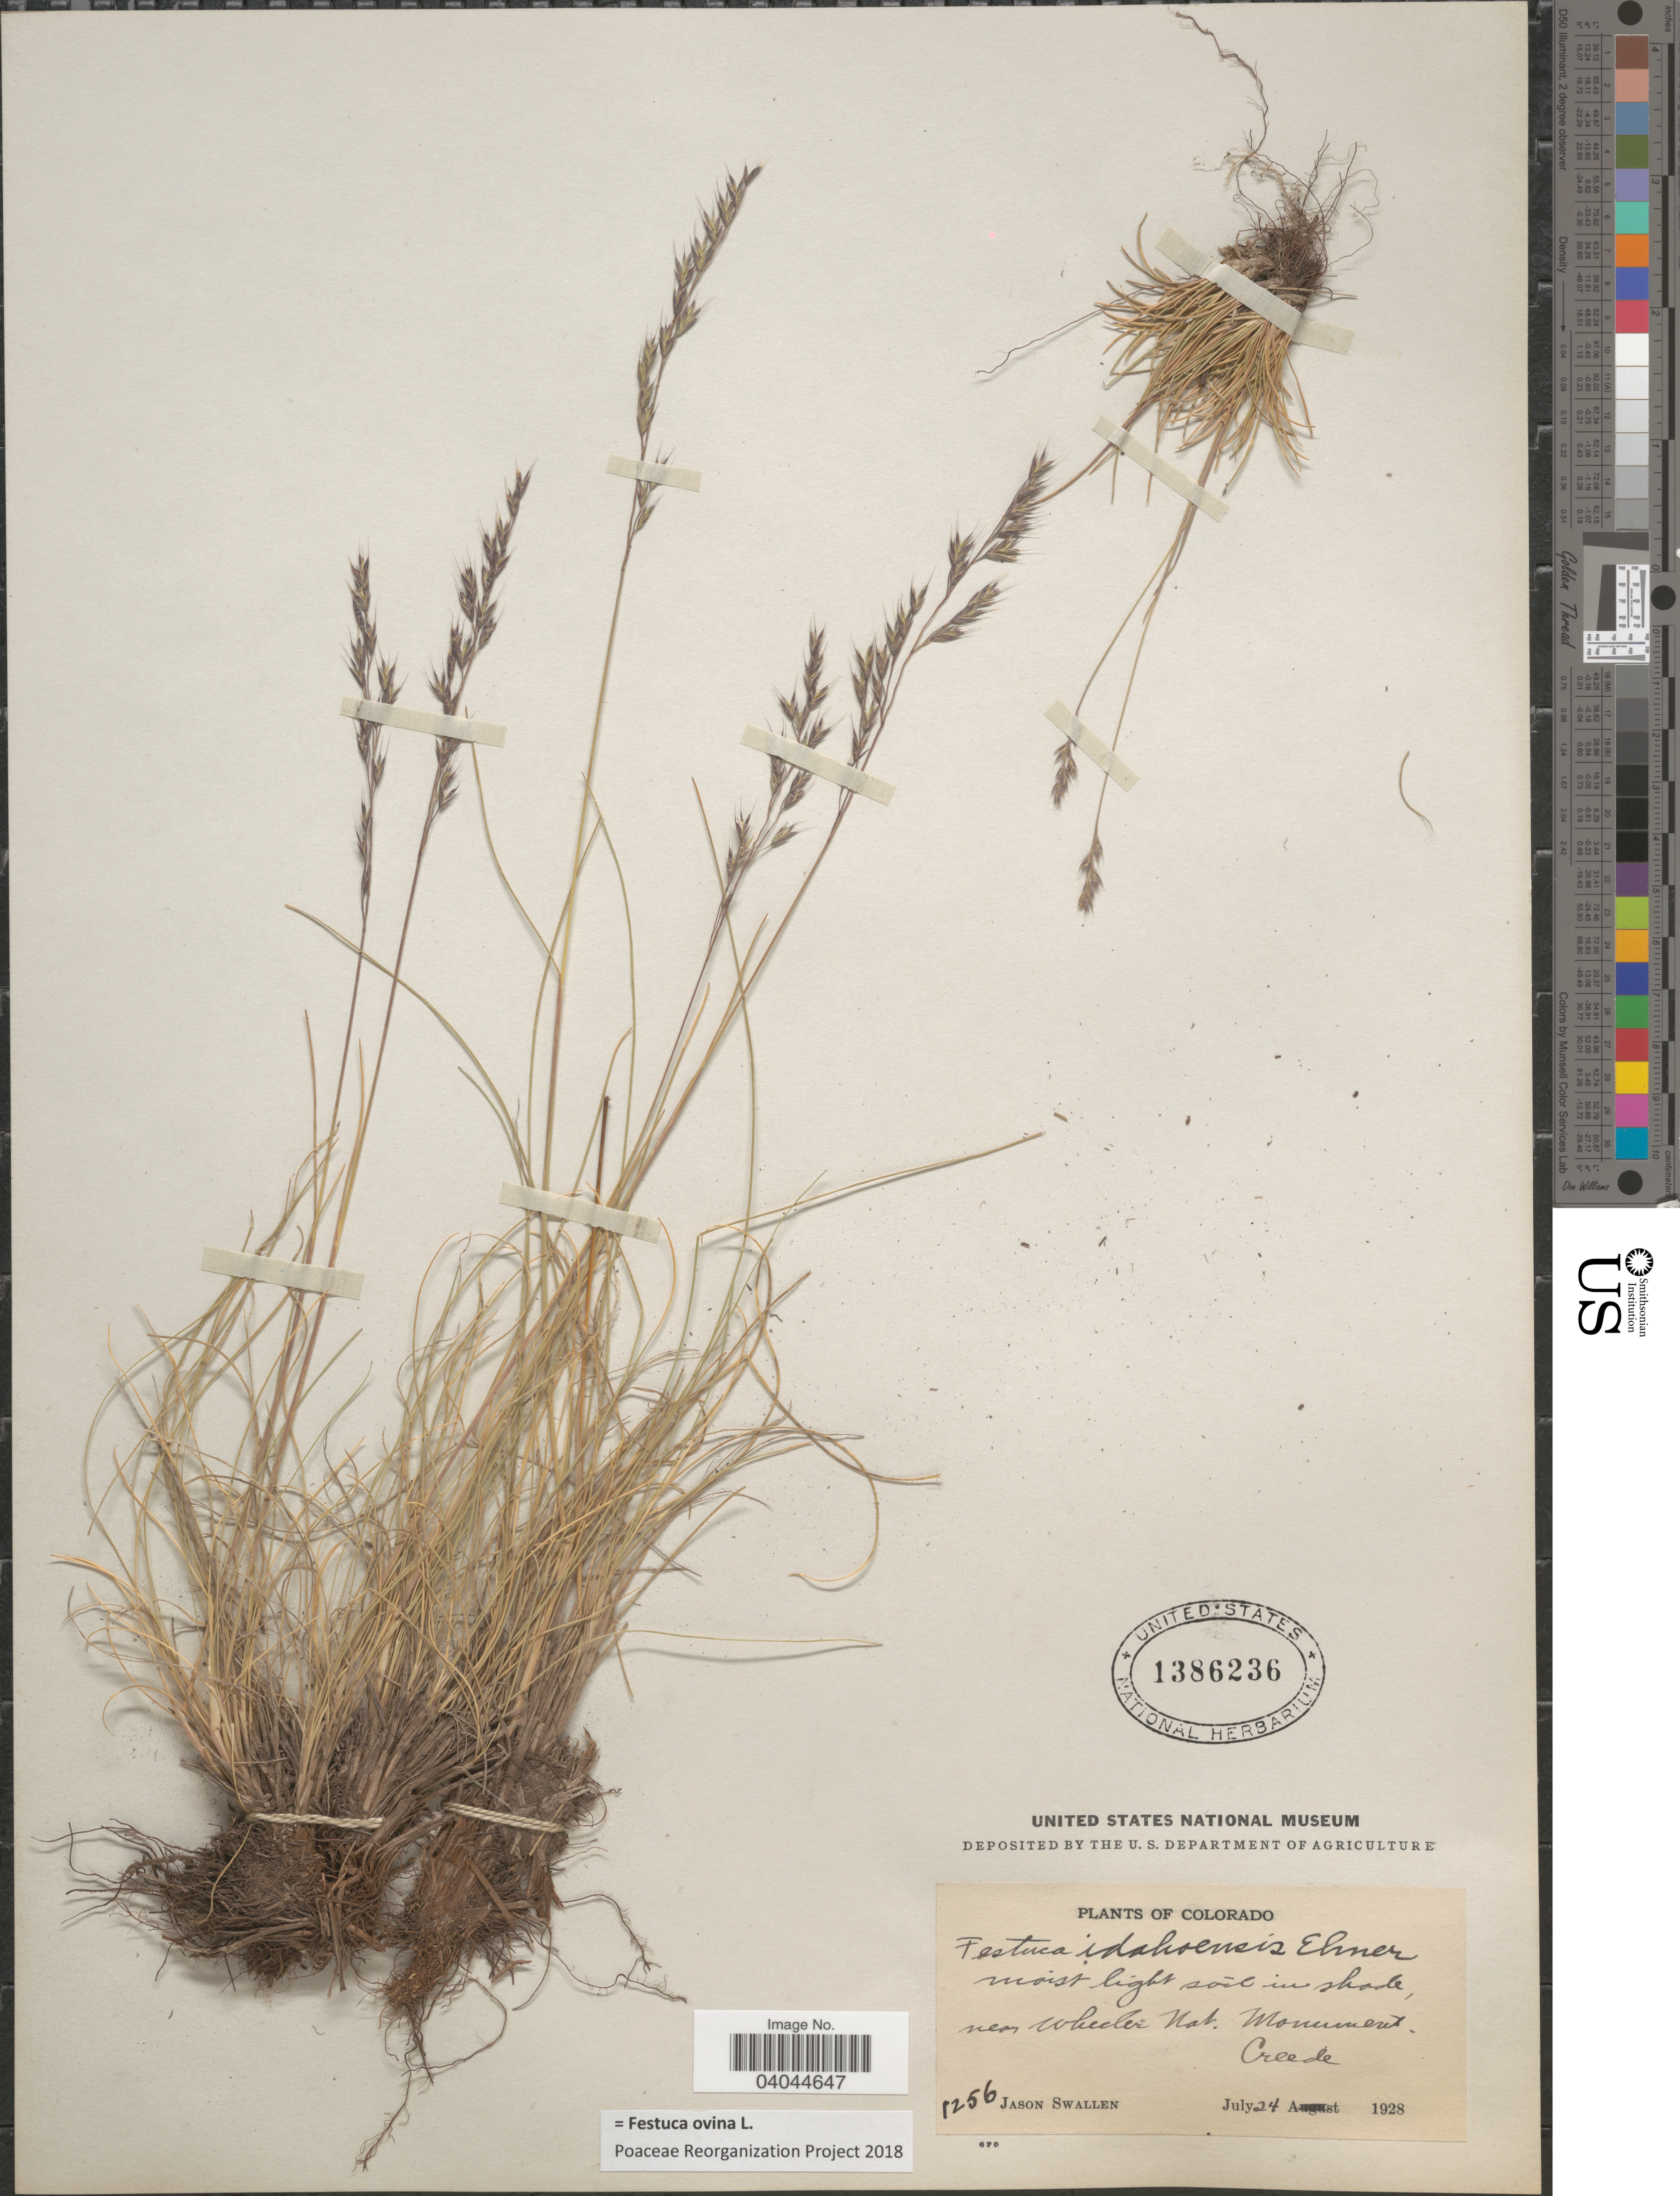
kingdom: Plantae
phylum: Tracheophyta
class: Liliopsida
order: Poales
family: Poaceae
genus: Festuca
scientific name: Festuca ovina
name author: L.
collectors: J. R. Swallen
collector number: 1256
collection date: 1928-07-24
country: United States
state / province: Colorado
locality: Moist light soil in shade, near Wheeler Nat. Monument. Creede.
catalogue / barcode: US 1386236